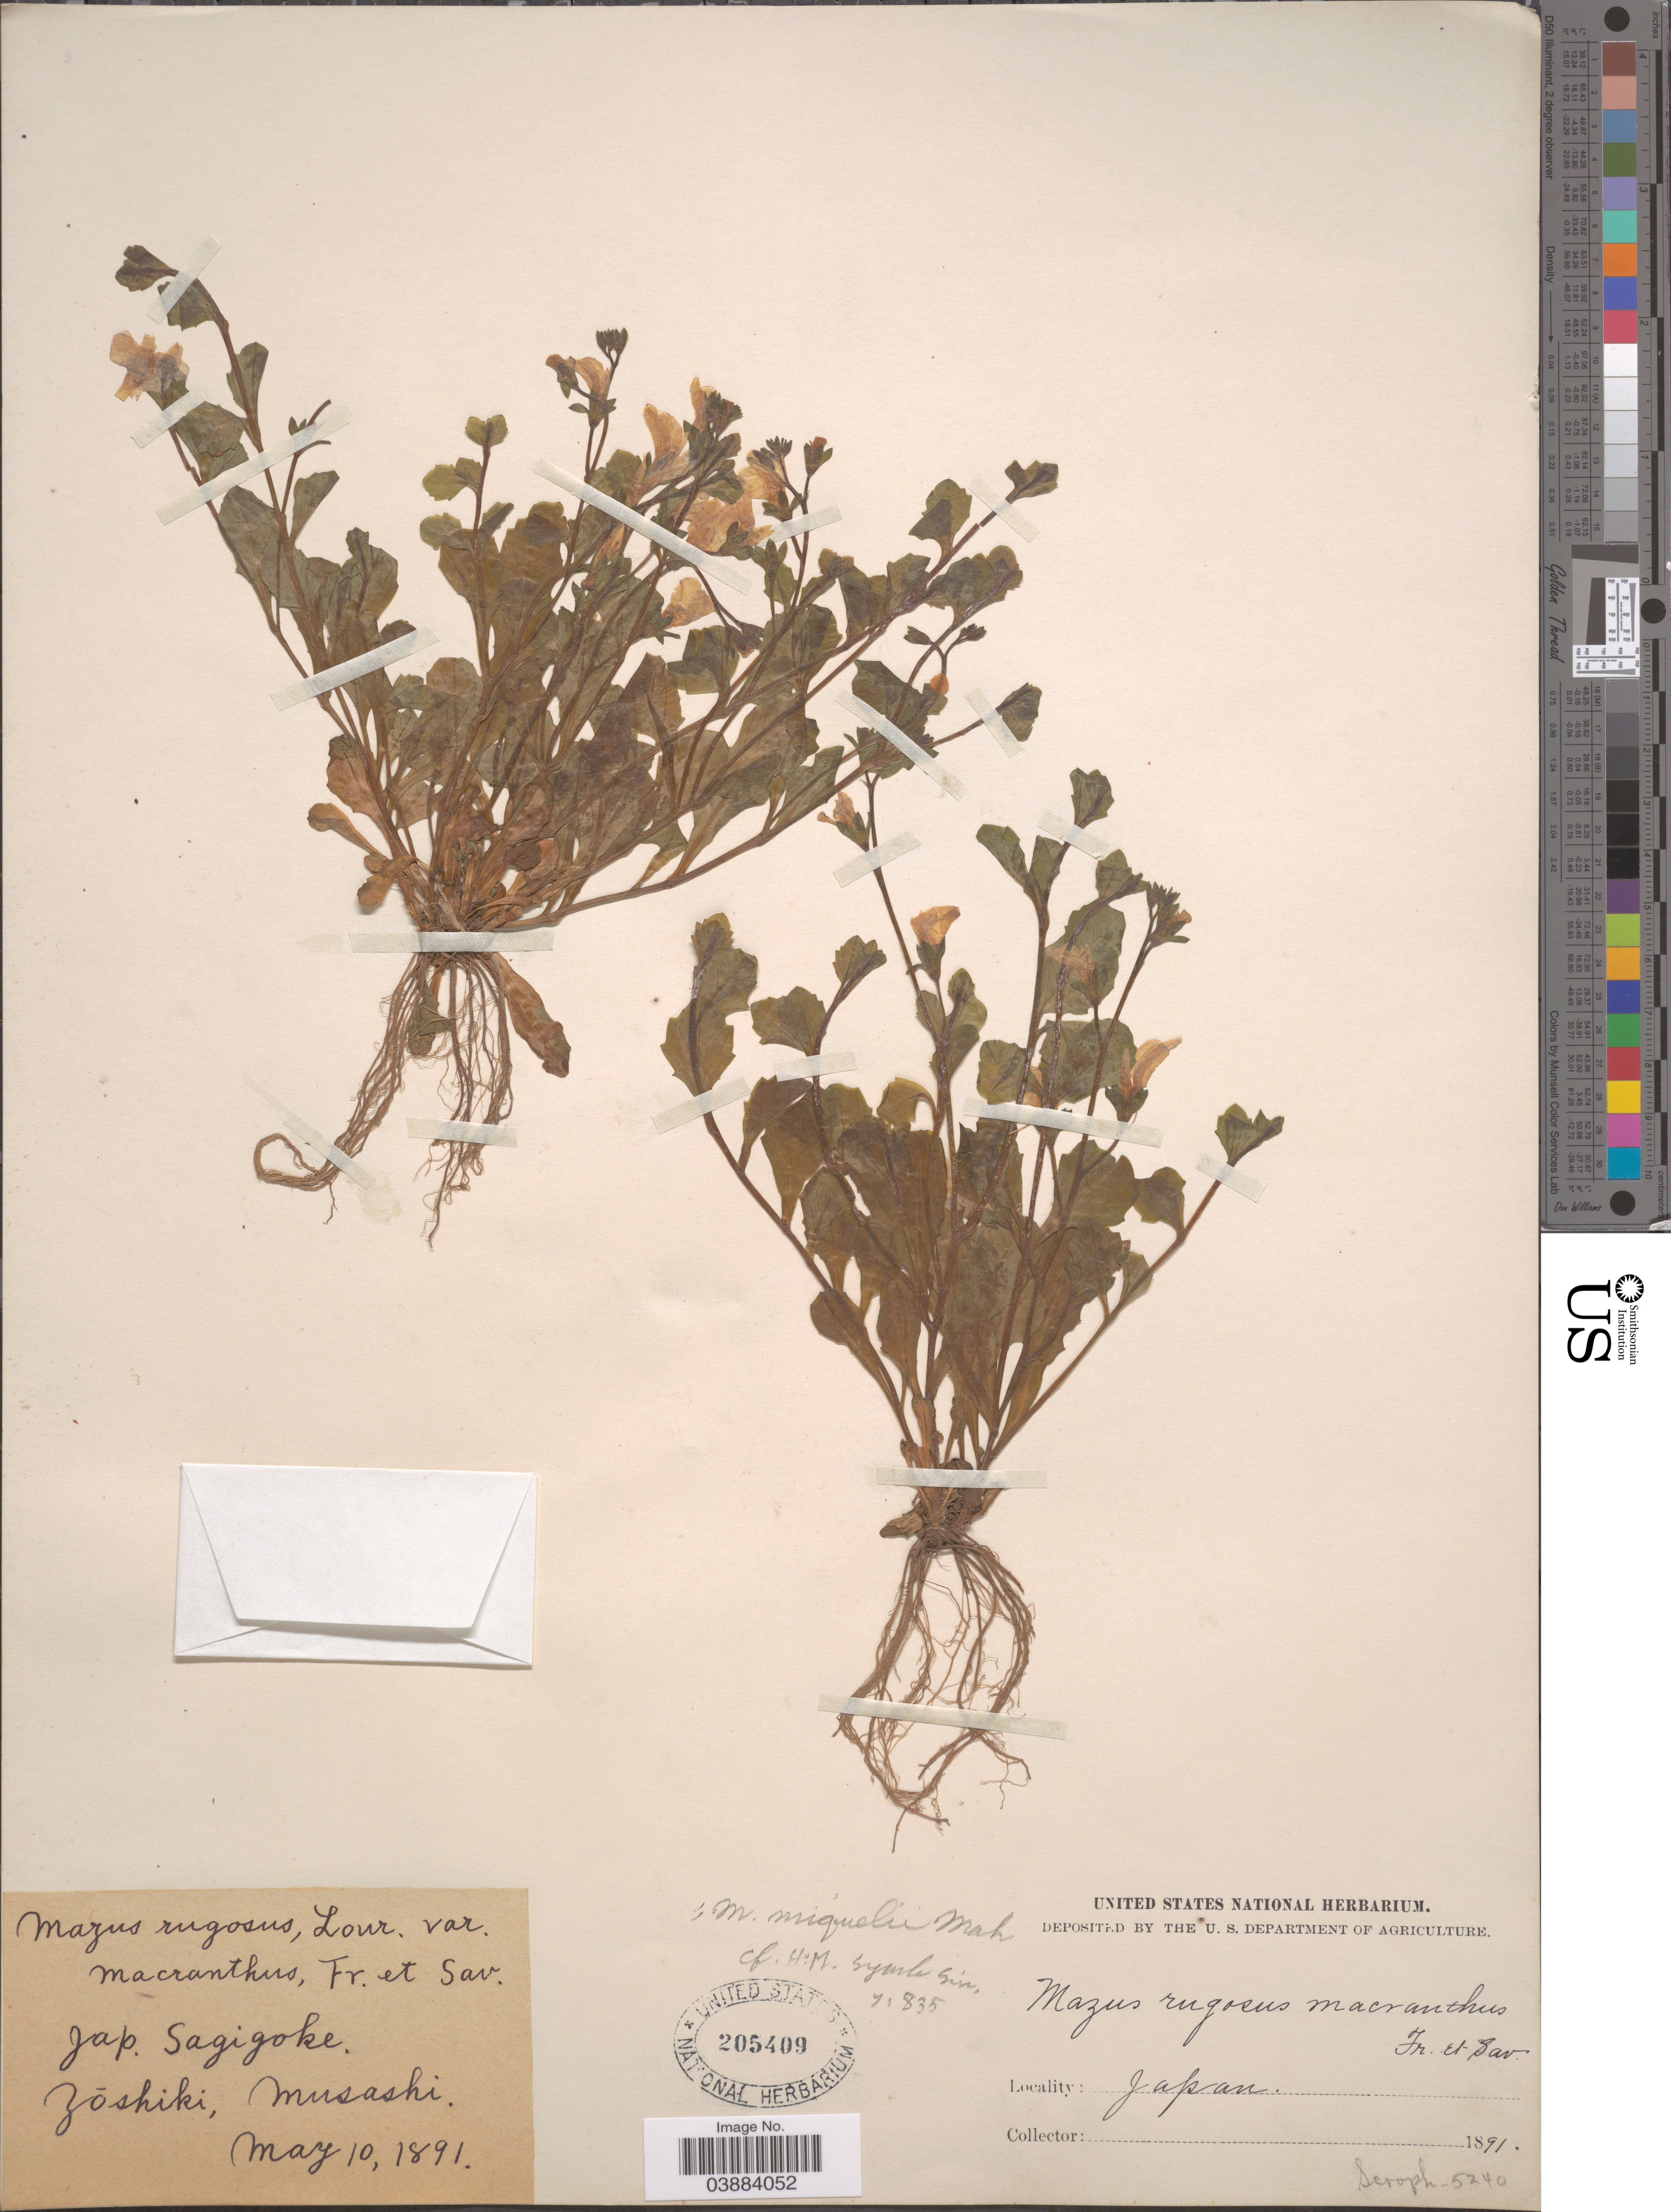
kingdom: Plantae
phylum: Tracheophyta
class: Magnoliopsida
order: Lamiales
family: Mazaceae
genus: Mazus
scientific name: Mazus miquelii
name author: Makino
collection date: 1891-05-10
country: Japan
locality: Tōshiki, Musashi.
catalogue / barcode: US 205409